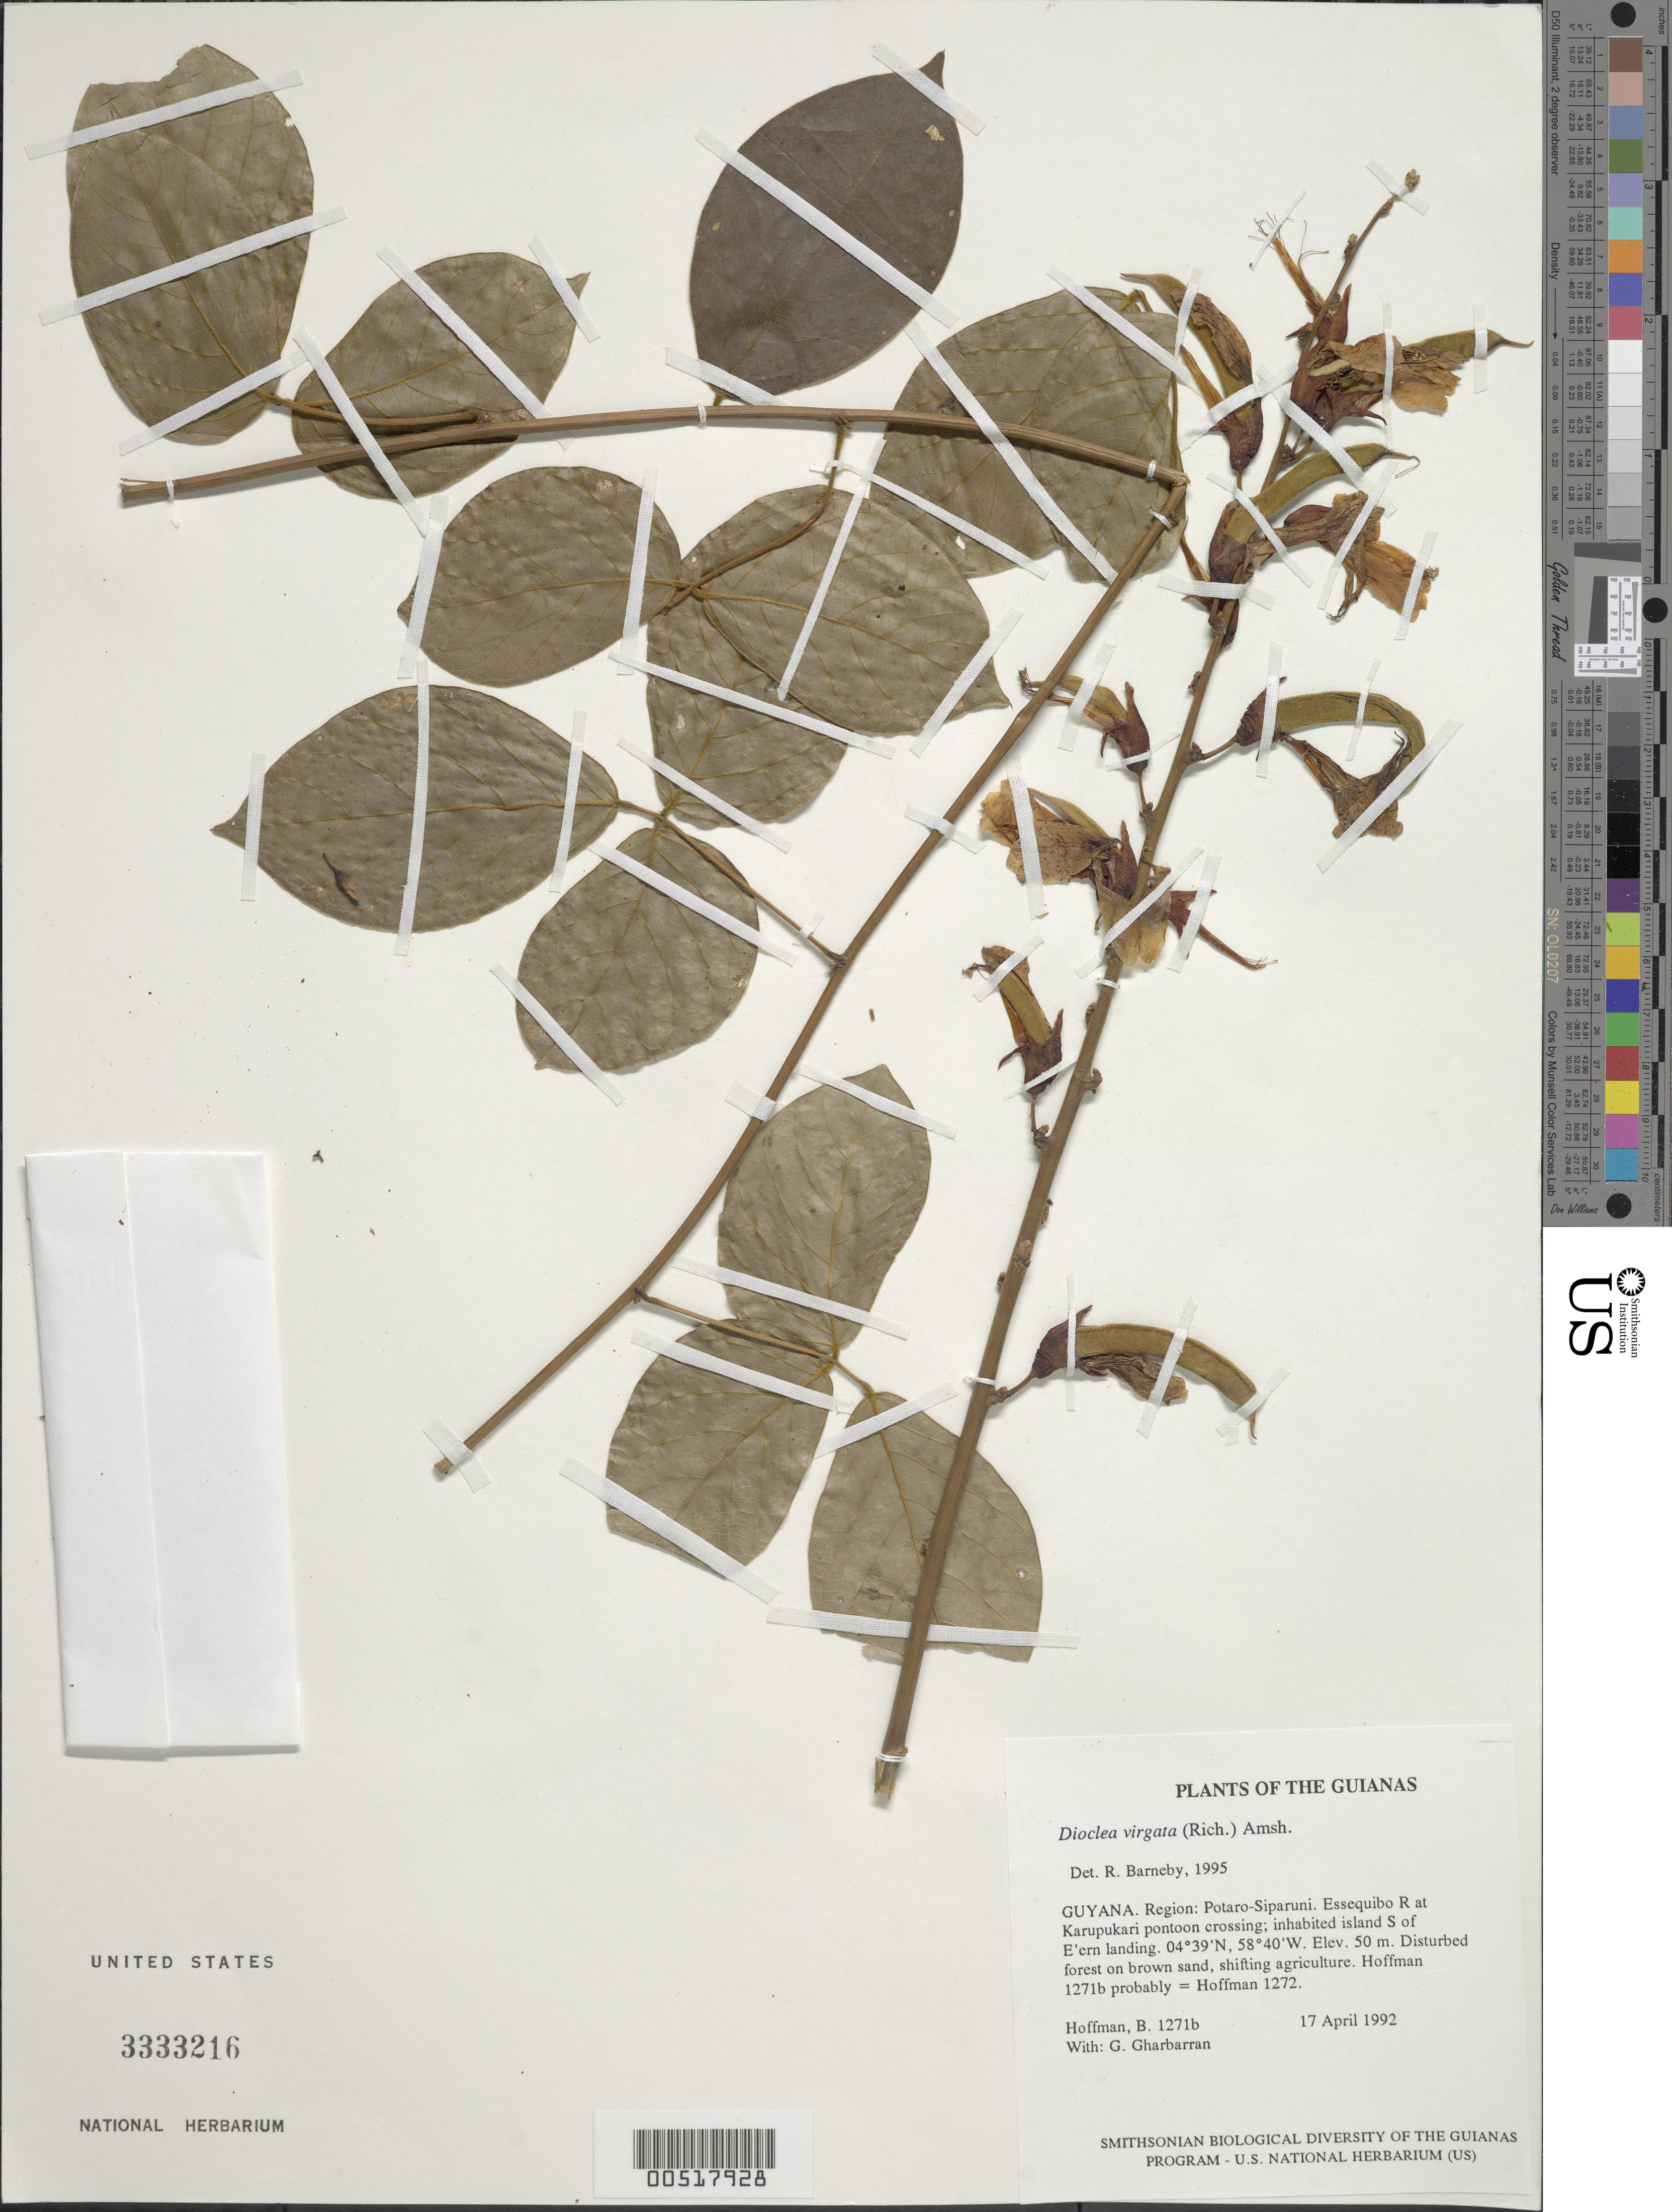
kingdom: Plantae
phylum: Tracheophyta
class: Magnoliopsida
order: Fabales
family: Fabaceae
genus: Dioclea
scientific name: Dioclea virgata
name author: (Rich.) Amshoff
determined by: Barneby, Rupert C., (NY)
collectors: B. Hoffman & G. Gharbarran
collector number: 1271 b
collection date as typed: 17 April 1992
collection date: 1992-04-17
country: Guyana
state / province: Potaro-Siparuni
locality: Essequibo River at Karupukari pontoon crossing; inhabited island S of Eastern landing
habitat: Disturbed forest on brown sand, shifting agriculture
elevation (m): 50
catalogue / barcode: US 3333216